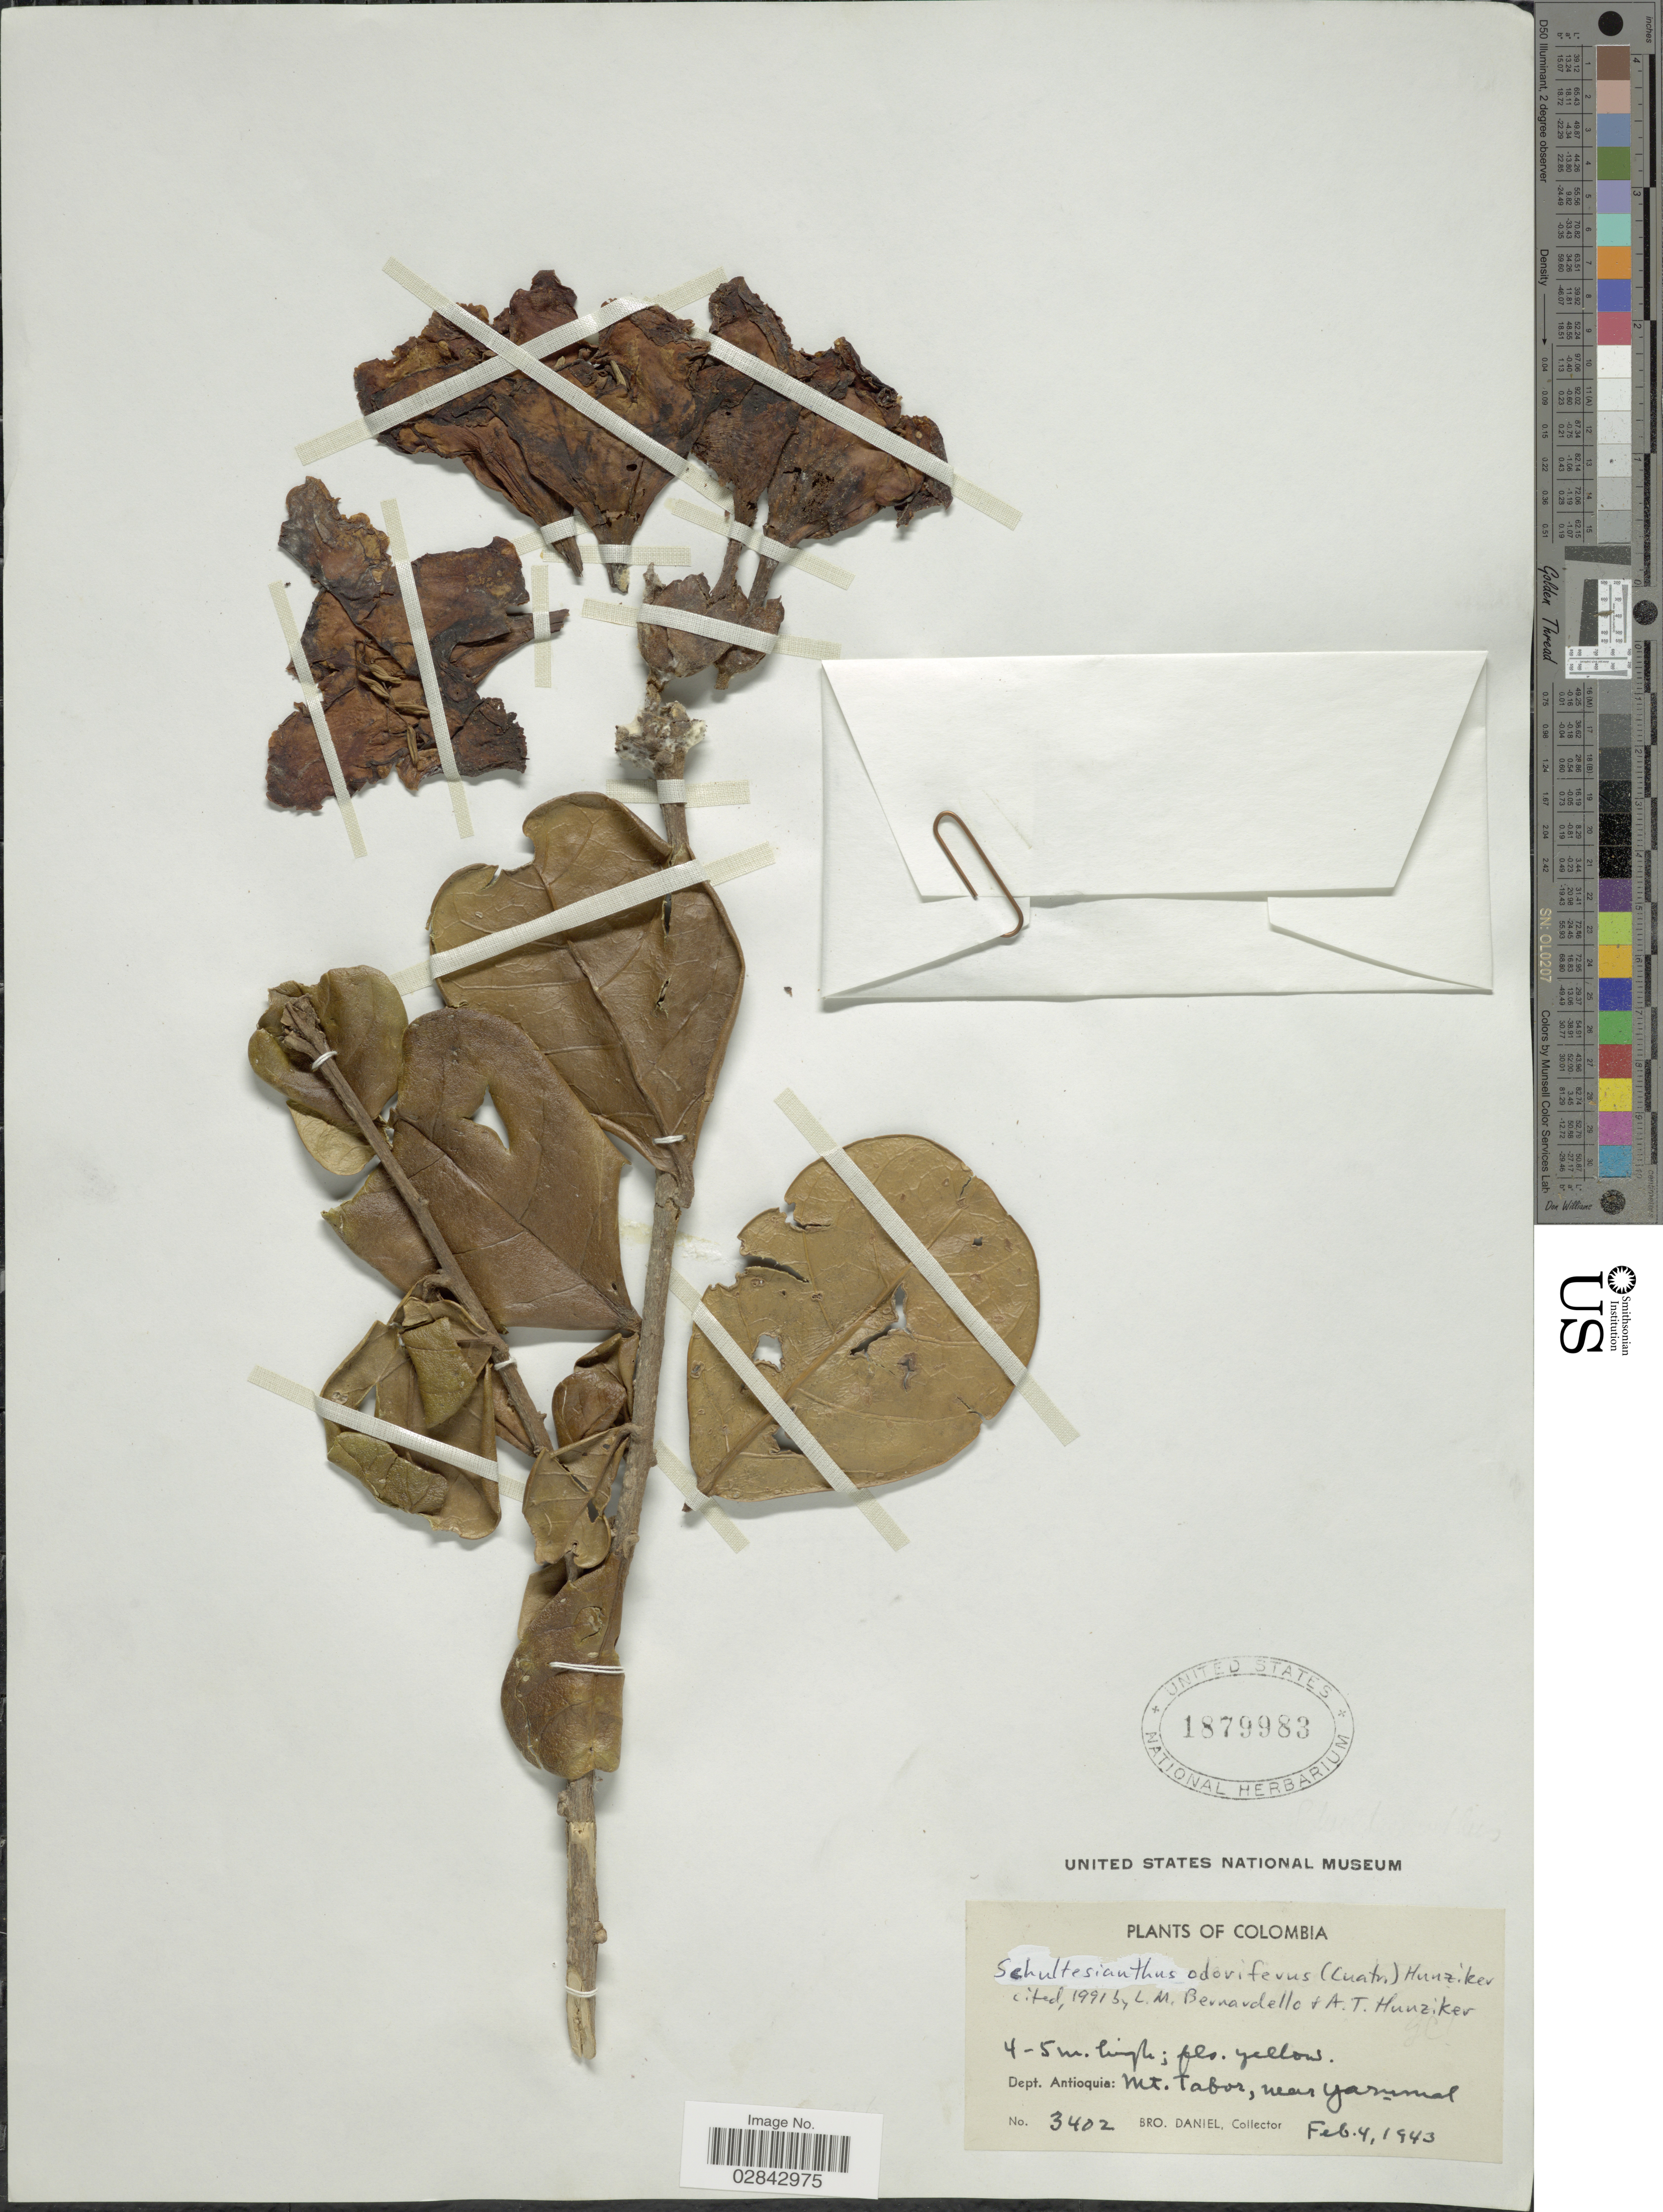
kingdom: Plantae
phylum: Tracheophyta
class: Magnoliopsida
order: Solanales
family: Solanaceae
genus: Schultesianthus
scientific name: Schultesianthus odoriferus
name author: (Cuatrec.) Hunz.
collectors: Bro. Daniel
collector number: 3402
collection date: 1943-02-04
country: Colombia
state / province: Antioquia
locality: Dept. Antioquia: Mt. Tabor, near Yarumal.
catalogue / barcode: US 1879983